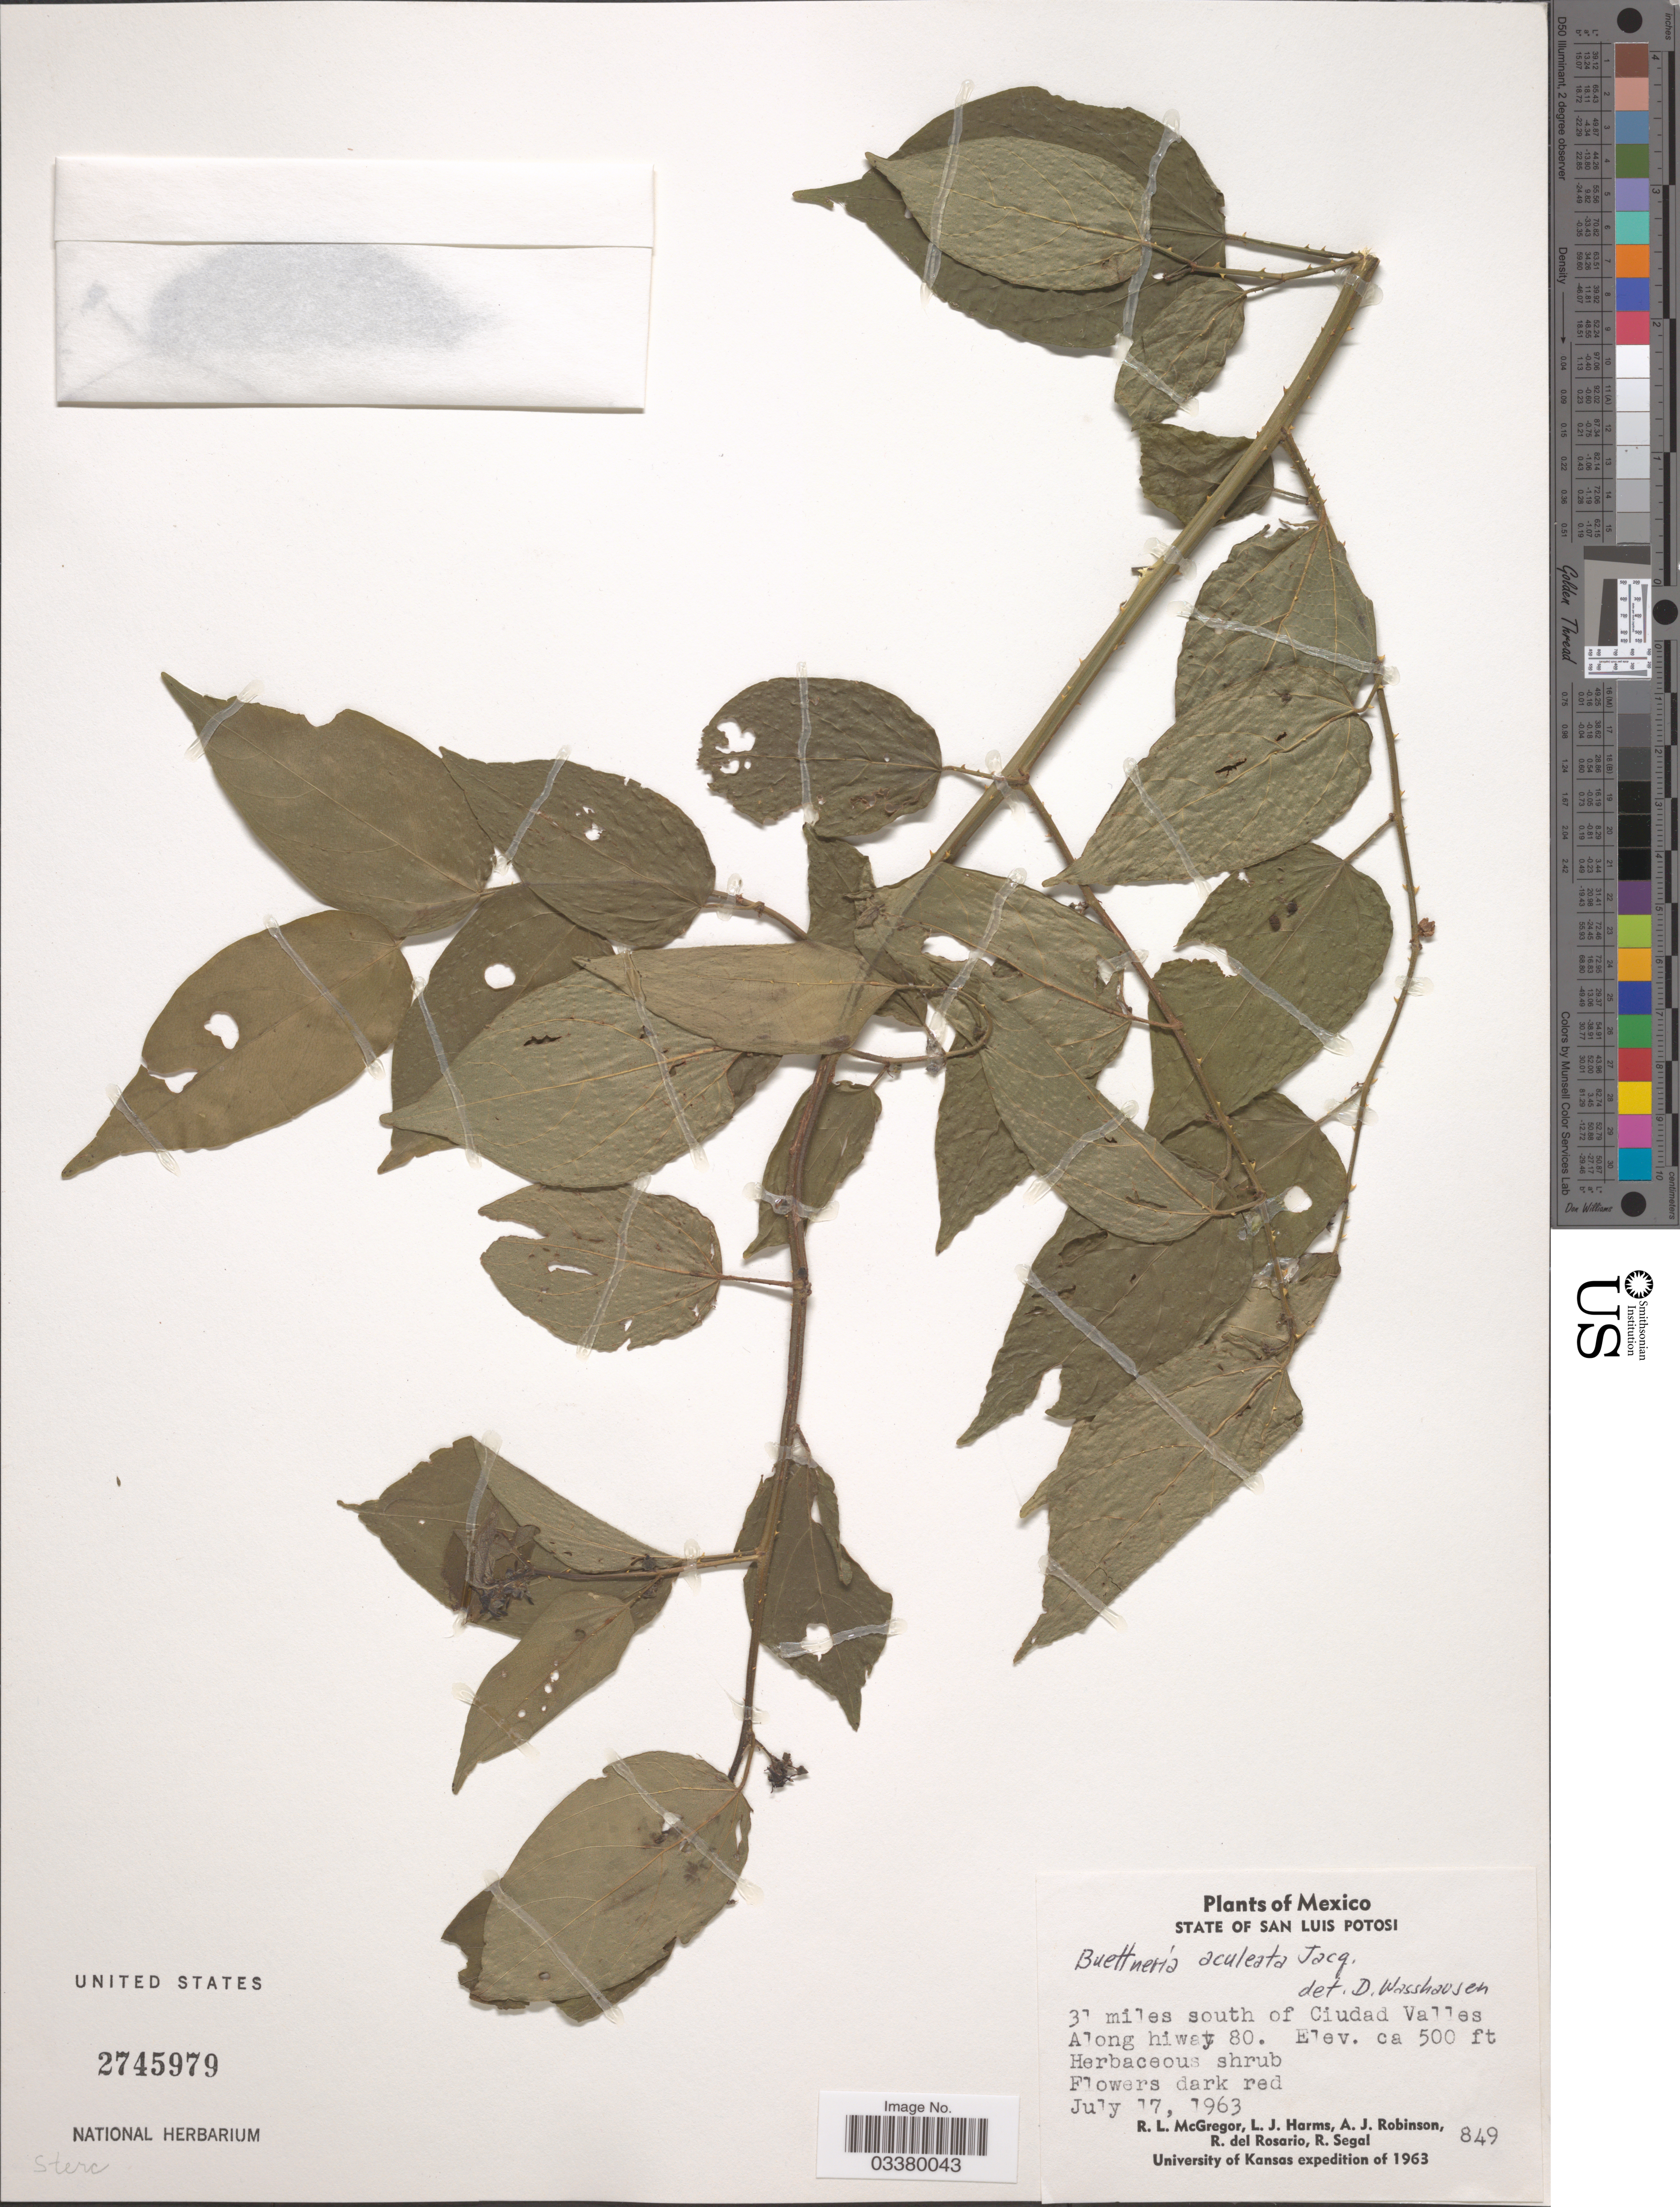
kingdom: Plantae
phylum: Tracheophyta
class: Magnoliopsida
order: Malvales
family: Malvaceae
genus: Byttneria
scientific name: Byttneria aculeata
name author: (Jacq.) Jacq.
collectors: R. McGregor, L. Harms, A. J. Robinson, R. del Rosario & R. Segal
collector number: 849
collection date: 1963-07-17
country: Mexico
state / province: San Luis Potosí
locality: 31 miles south of Ciudad Valles. Along hiway 80.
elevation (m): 152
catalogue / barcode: US 2745979